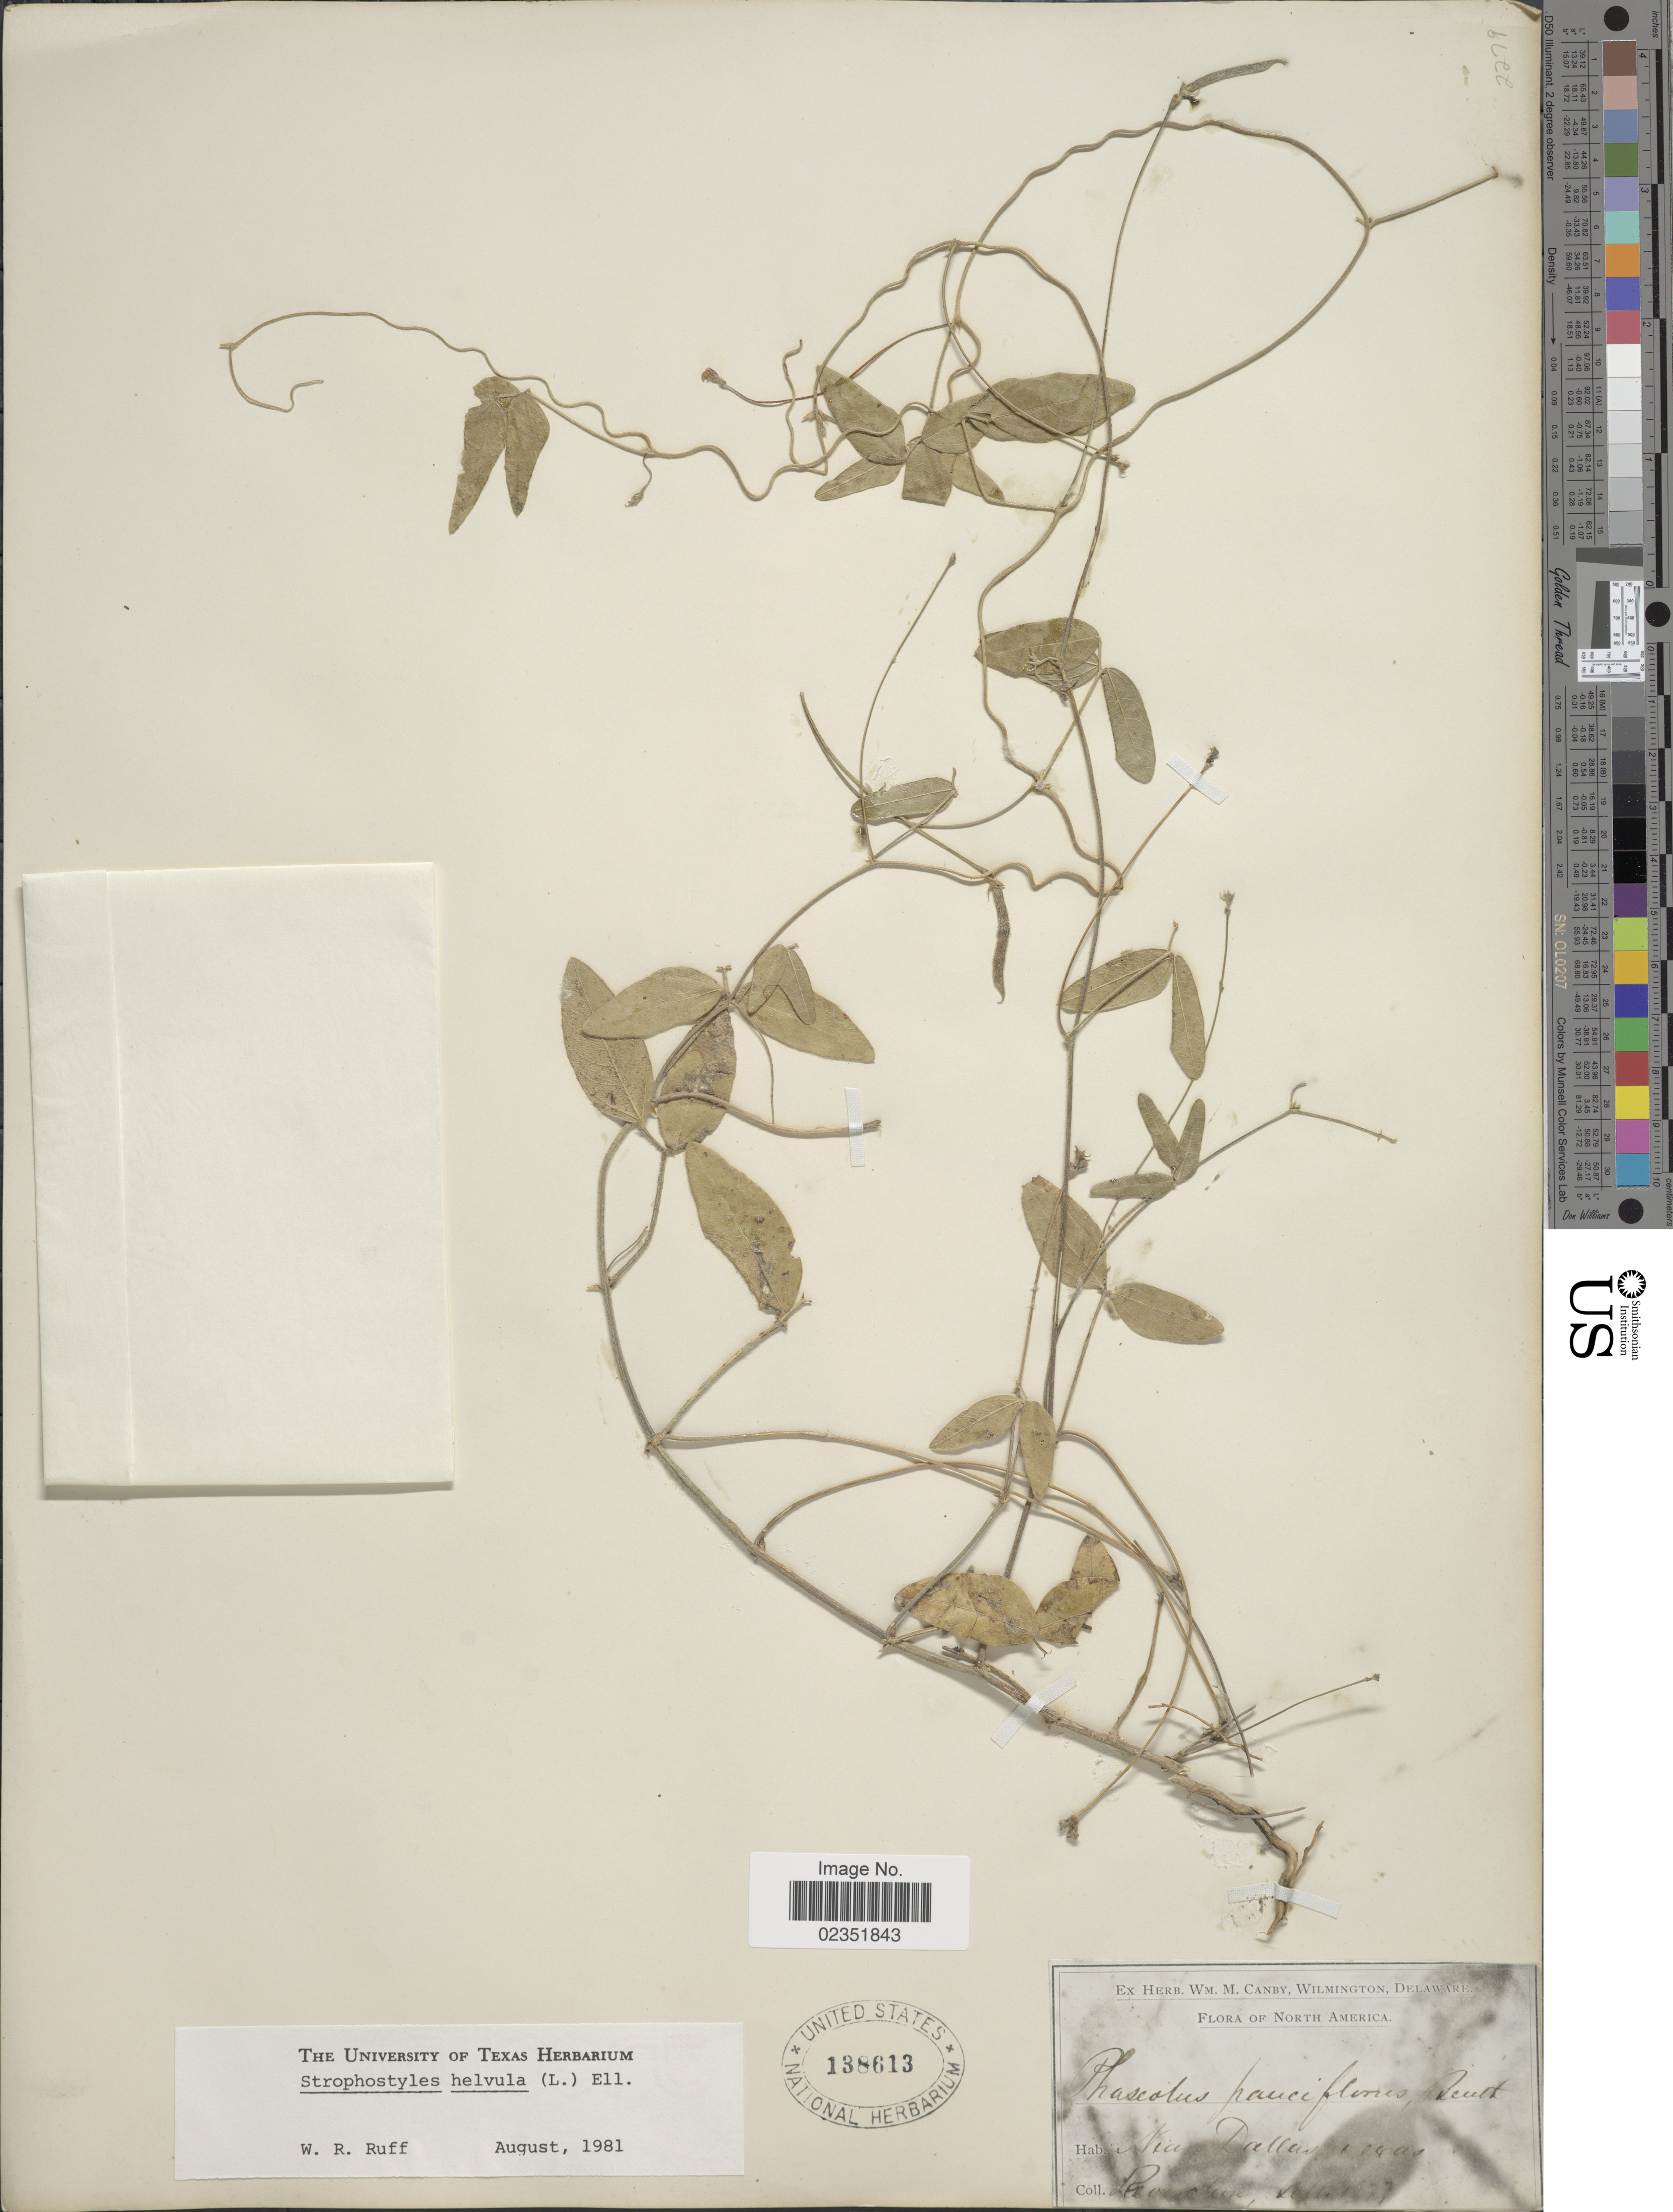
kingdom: Plantae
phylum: Tracheophyta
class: Magnoliopsida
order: Fabales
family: Fabaceae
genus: Strophostyles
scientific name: Strophostyles helvola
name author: (L.) Elliott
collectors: -. Reverchon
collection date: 1877-09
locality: Near Dallas [illegible text], North America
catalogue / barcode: US 138613